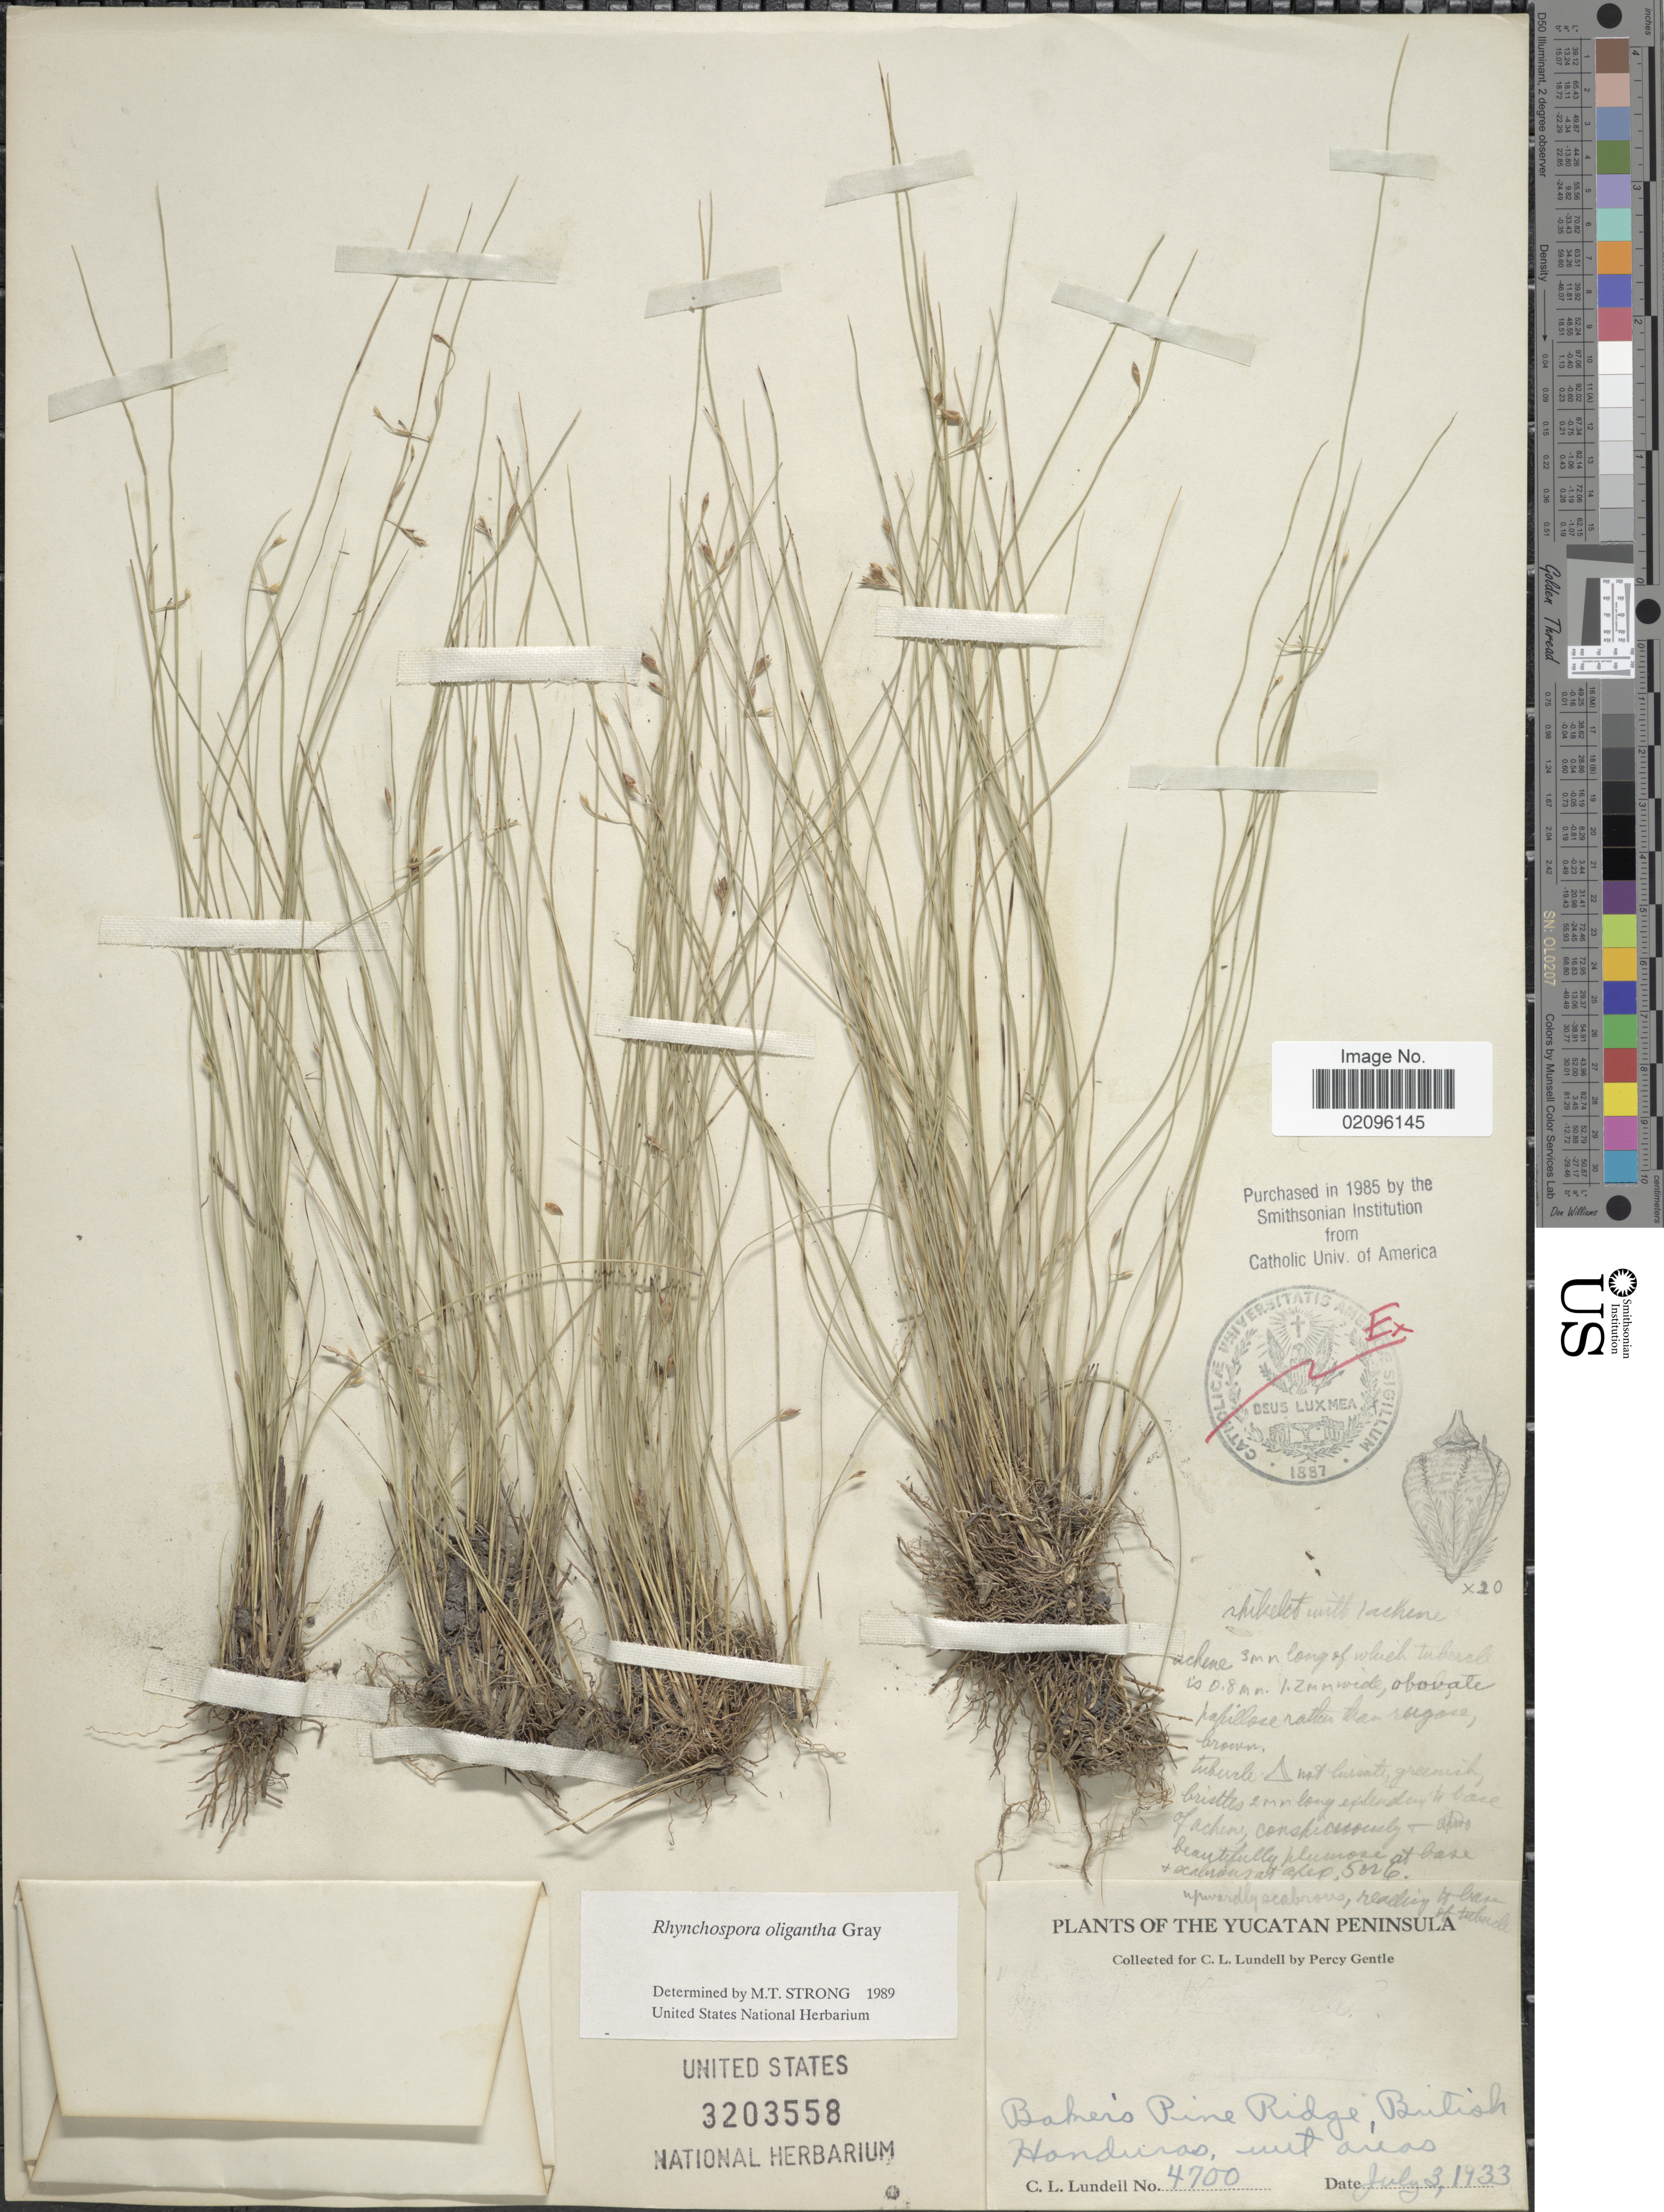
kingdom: Plantae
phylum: Tracheophyta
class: Liliopsida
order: Poales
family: Cyperaceae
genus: Rhynchospora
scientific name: Rhynchospora oligantha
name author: A. Gray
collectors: P. H. Gentle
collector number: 4700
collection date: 1933-07-03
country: Belize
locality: British Honduras, The Yucatan Peninsula, Baker's Pine Ridge.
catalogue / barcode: US 3203558